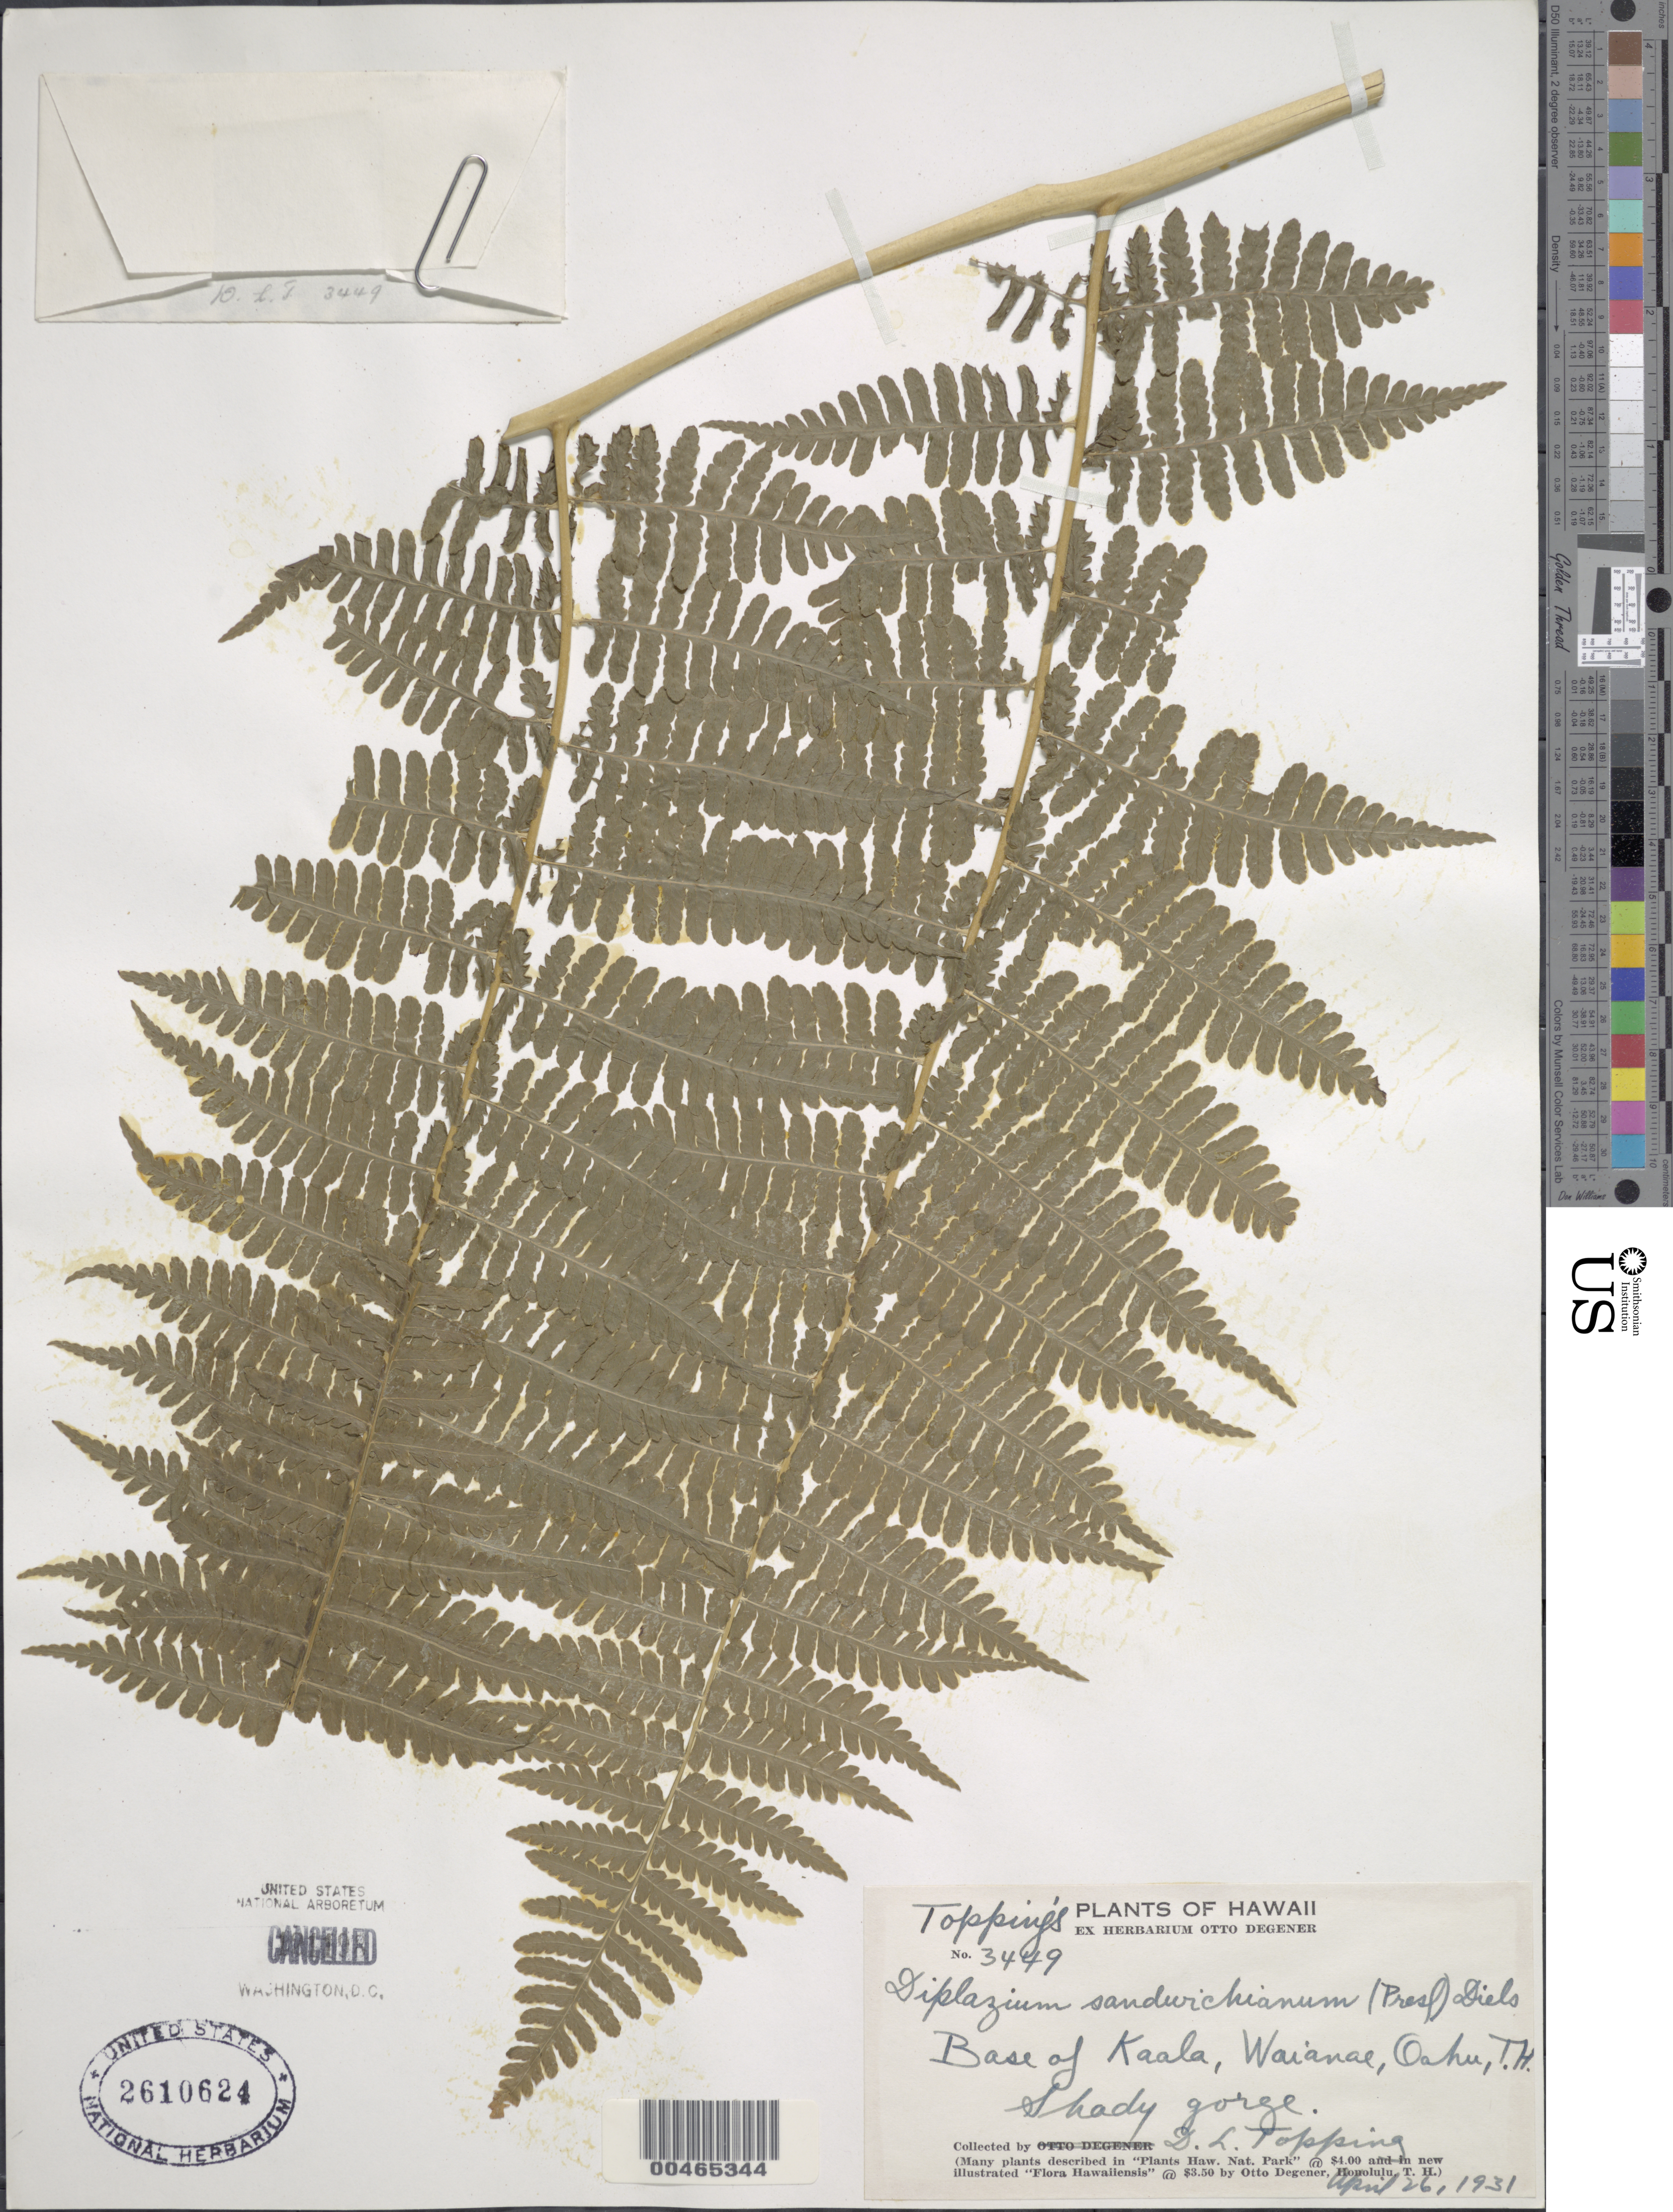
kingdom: Plantae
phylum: Tracheophyta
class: Polypodiopsida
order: Polypodiales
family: Athyriaceae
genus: Diplazium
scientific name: Diplazium sandwichianum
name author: (C. Presl) Diels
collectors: D. L. Topping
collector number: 3449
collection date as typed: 26 Apr 1931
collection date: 1931-04-26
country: United States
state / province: Hawaii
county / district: Honolulu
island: Oahu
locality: Base of Kaala, Waianae, Oahu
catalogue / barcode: US 2610624